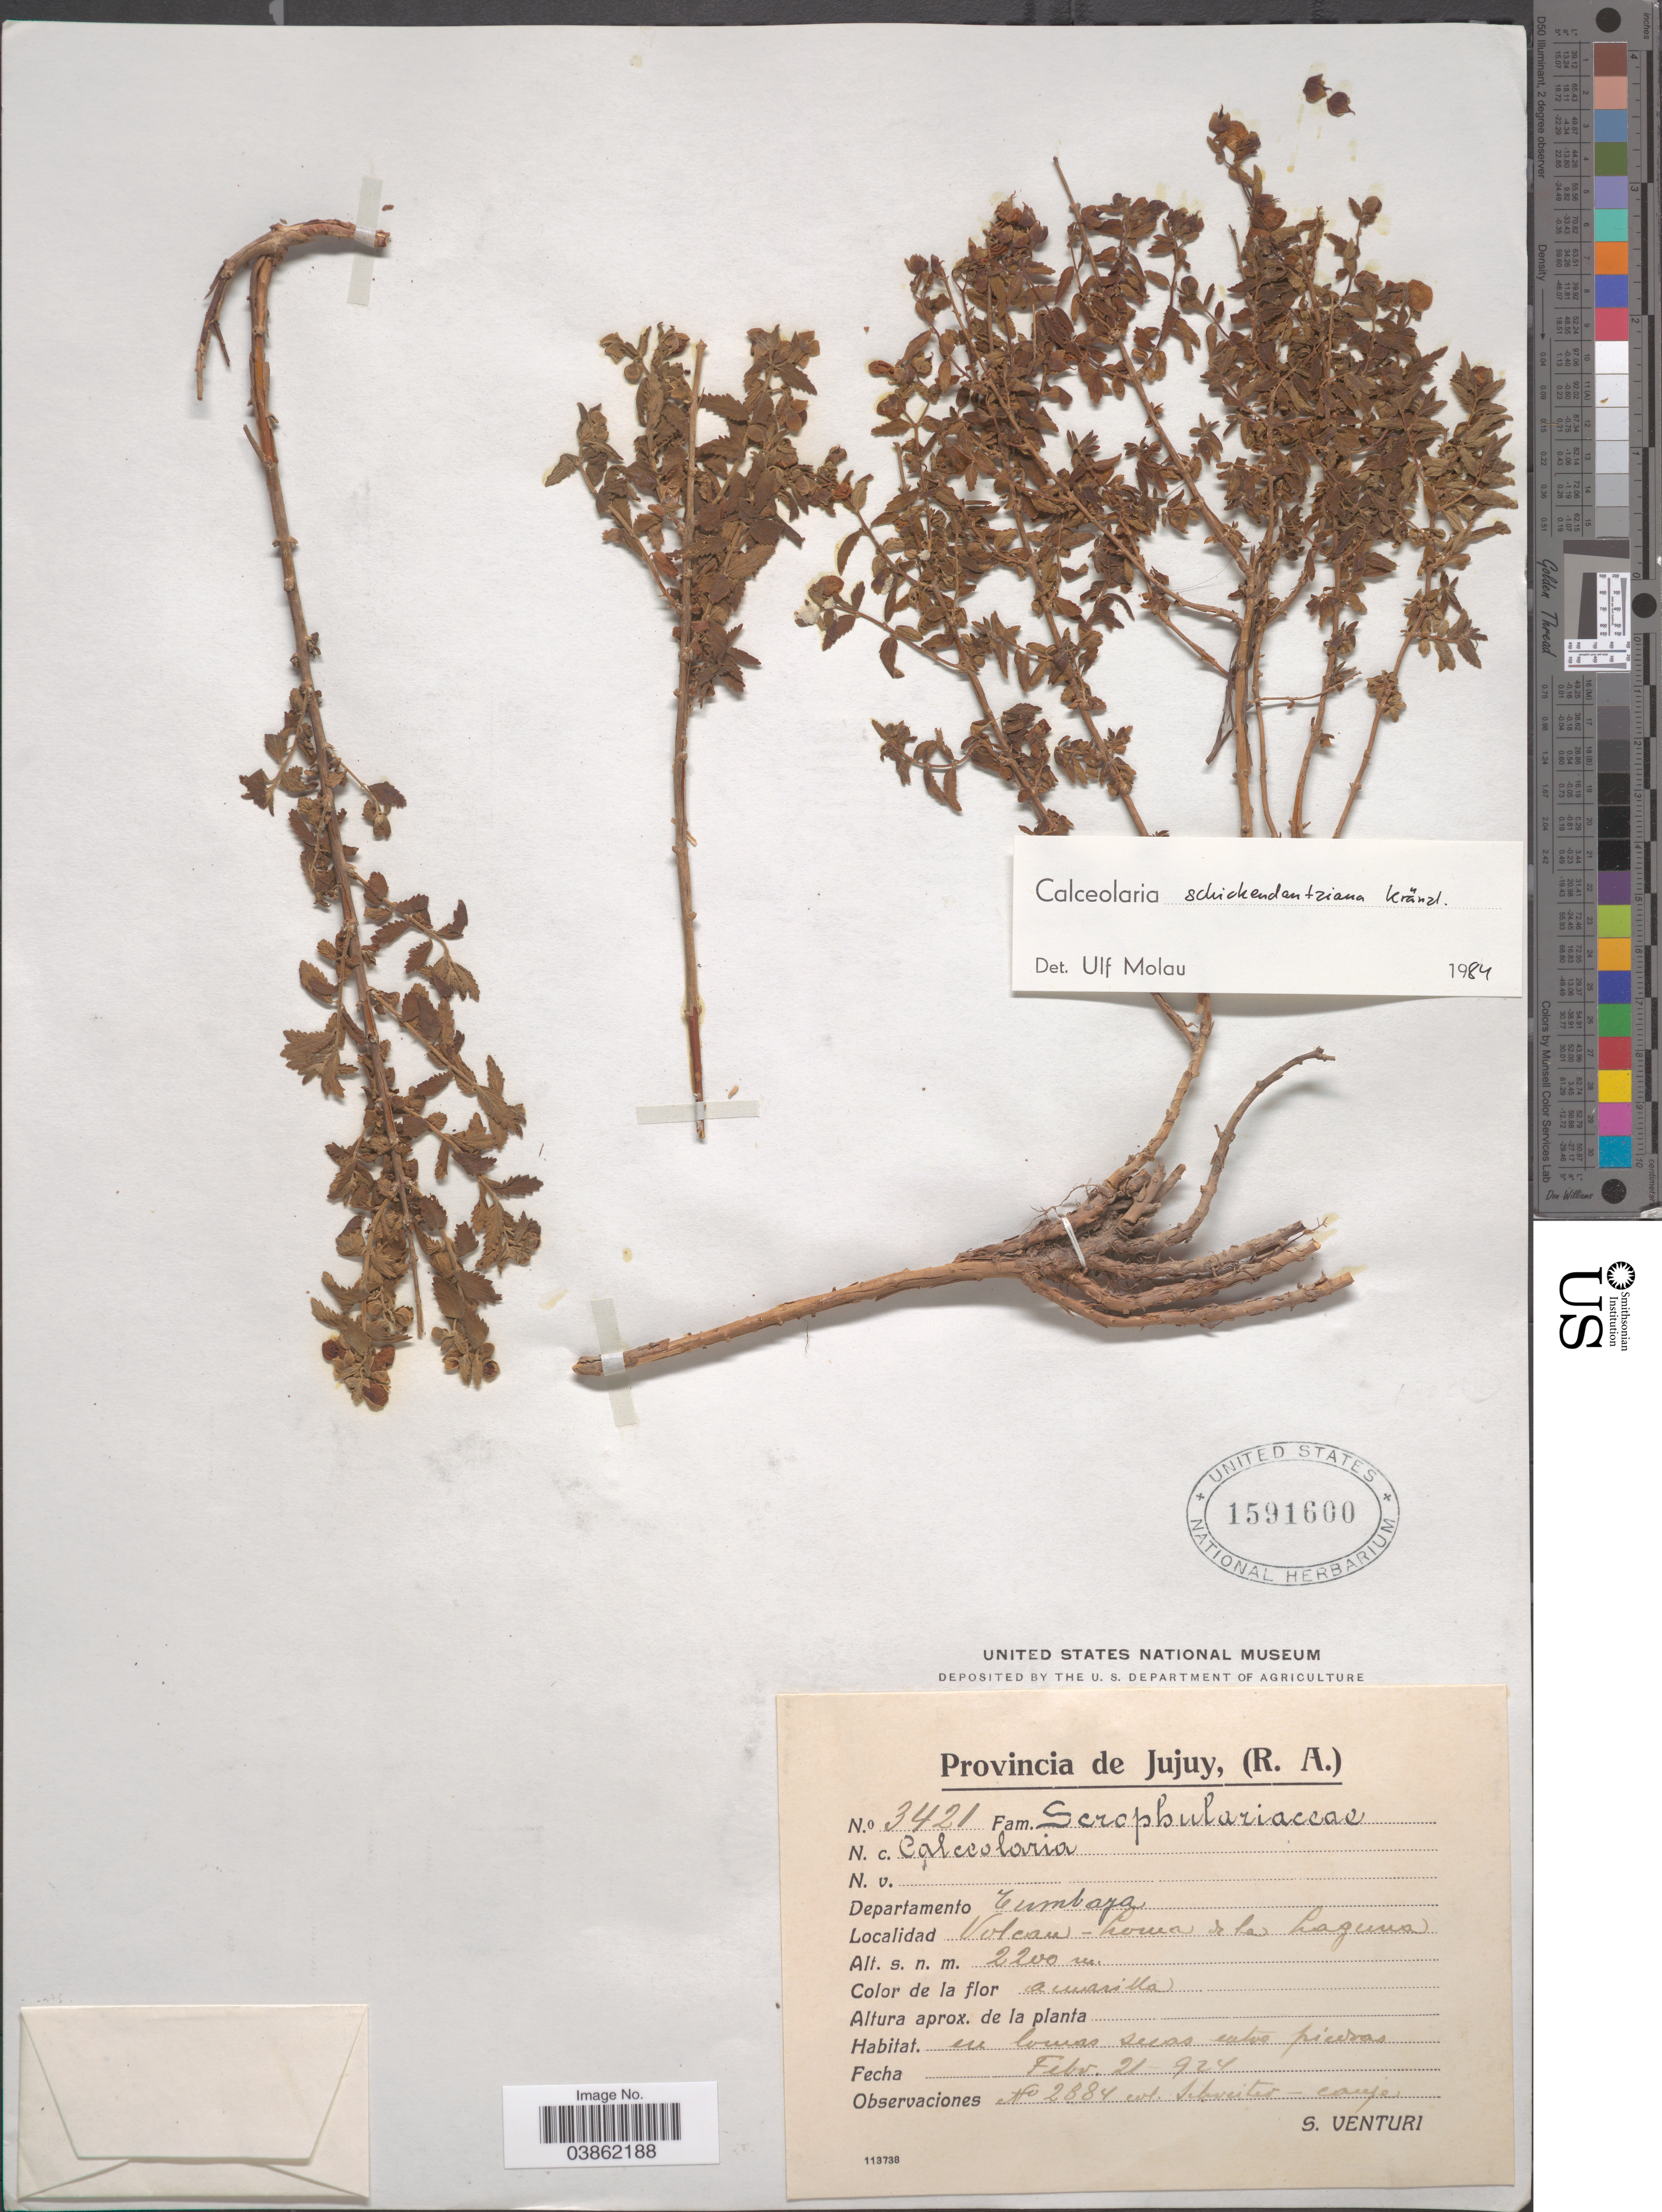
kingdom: Plantae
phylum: Tracheophyta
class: Magnoliopsida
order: Lamiales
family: Calceolariaceae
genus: Calceolaria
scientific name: Calceolaria schickendantziana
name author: Kraenzl.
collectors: S. Venturi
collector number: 3421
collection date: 1924-02-21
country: Argentina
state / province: Jujuy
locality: Departamento Tumbaya. Volcan - Lowa de la Laguna.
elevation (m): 2200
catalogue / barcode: US 1591600